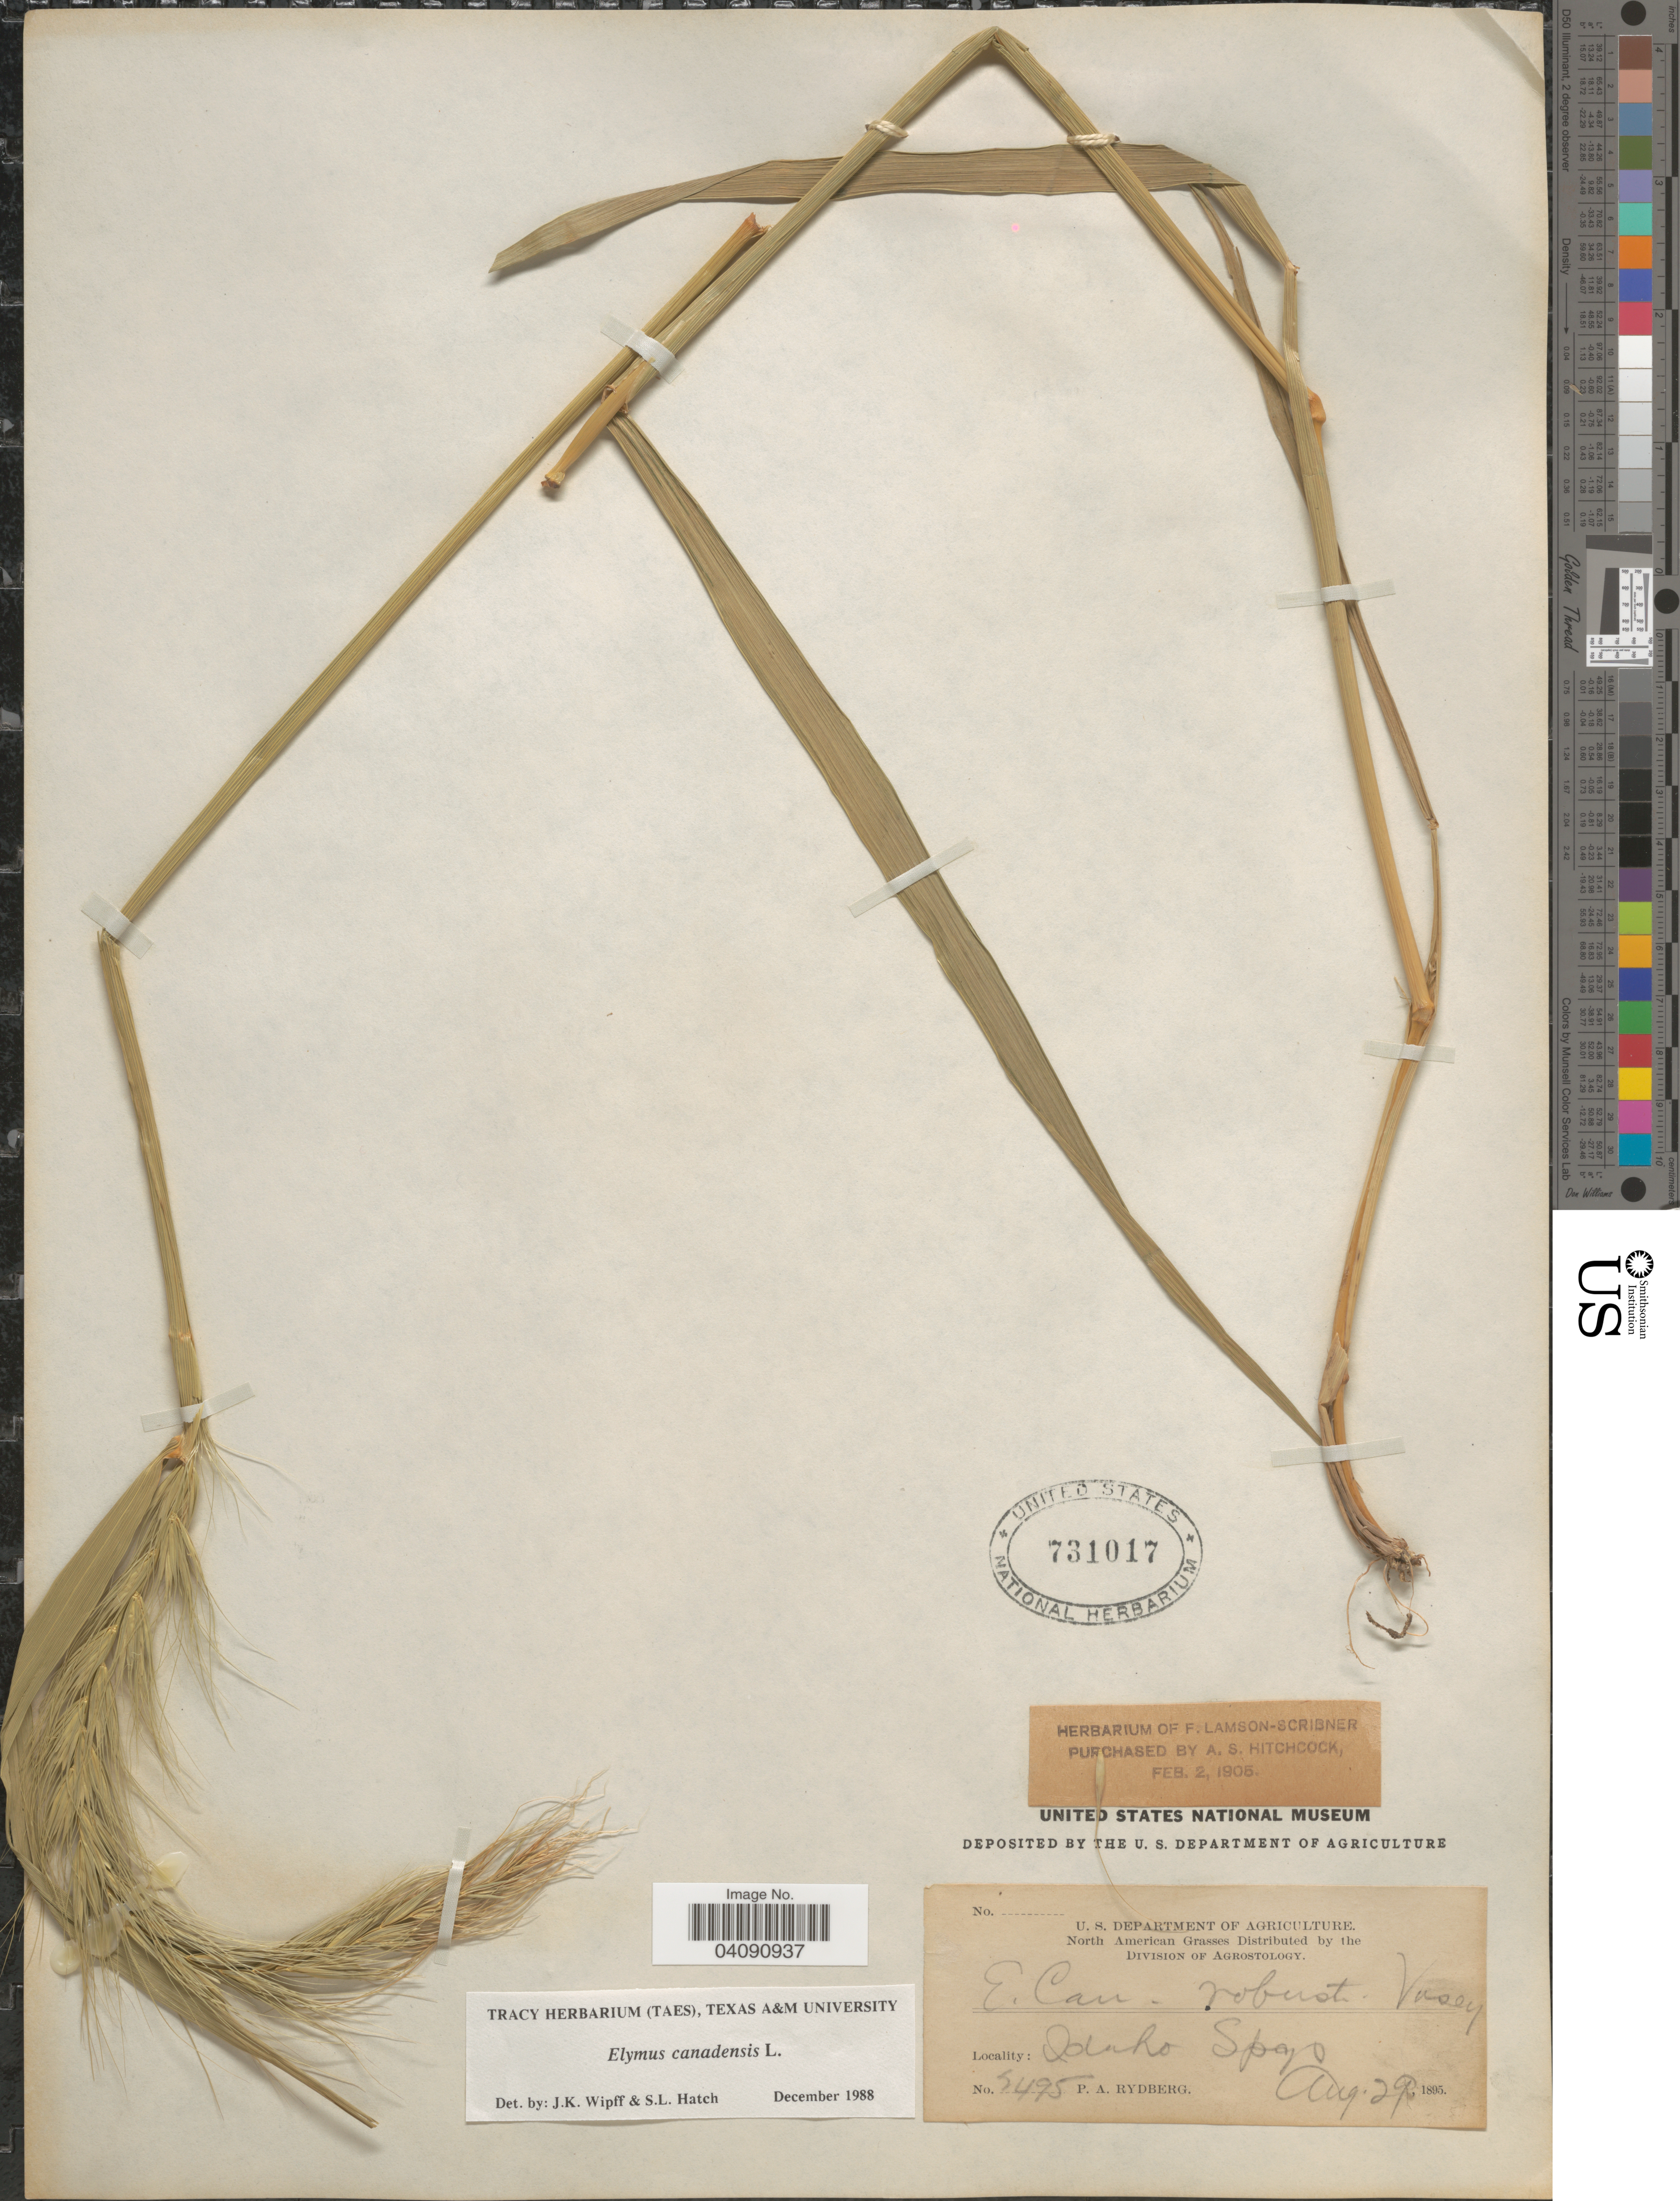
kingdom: Plantae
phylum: Tracheophyta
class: Liliopsida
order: Poales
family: Poaceae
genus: Elymus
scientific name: Elymus canadensis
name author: L.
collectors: P. A. Rydberg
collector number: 5495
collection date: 1895-08-29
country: United States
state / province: Idaho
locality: Idaho Spgs.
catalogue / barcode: US 731017